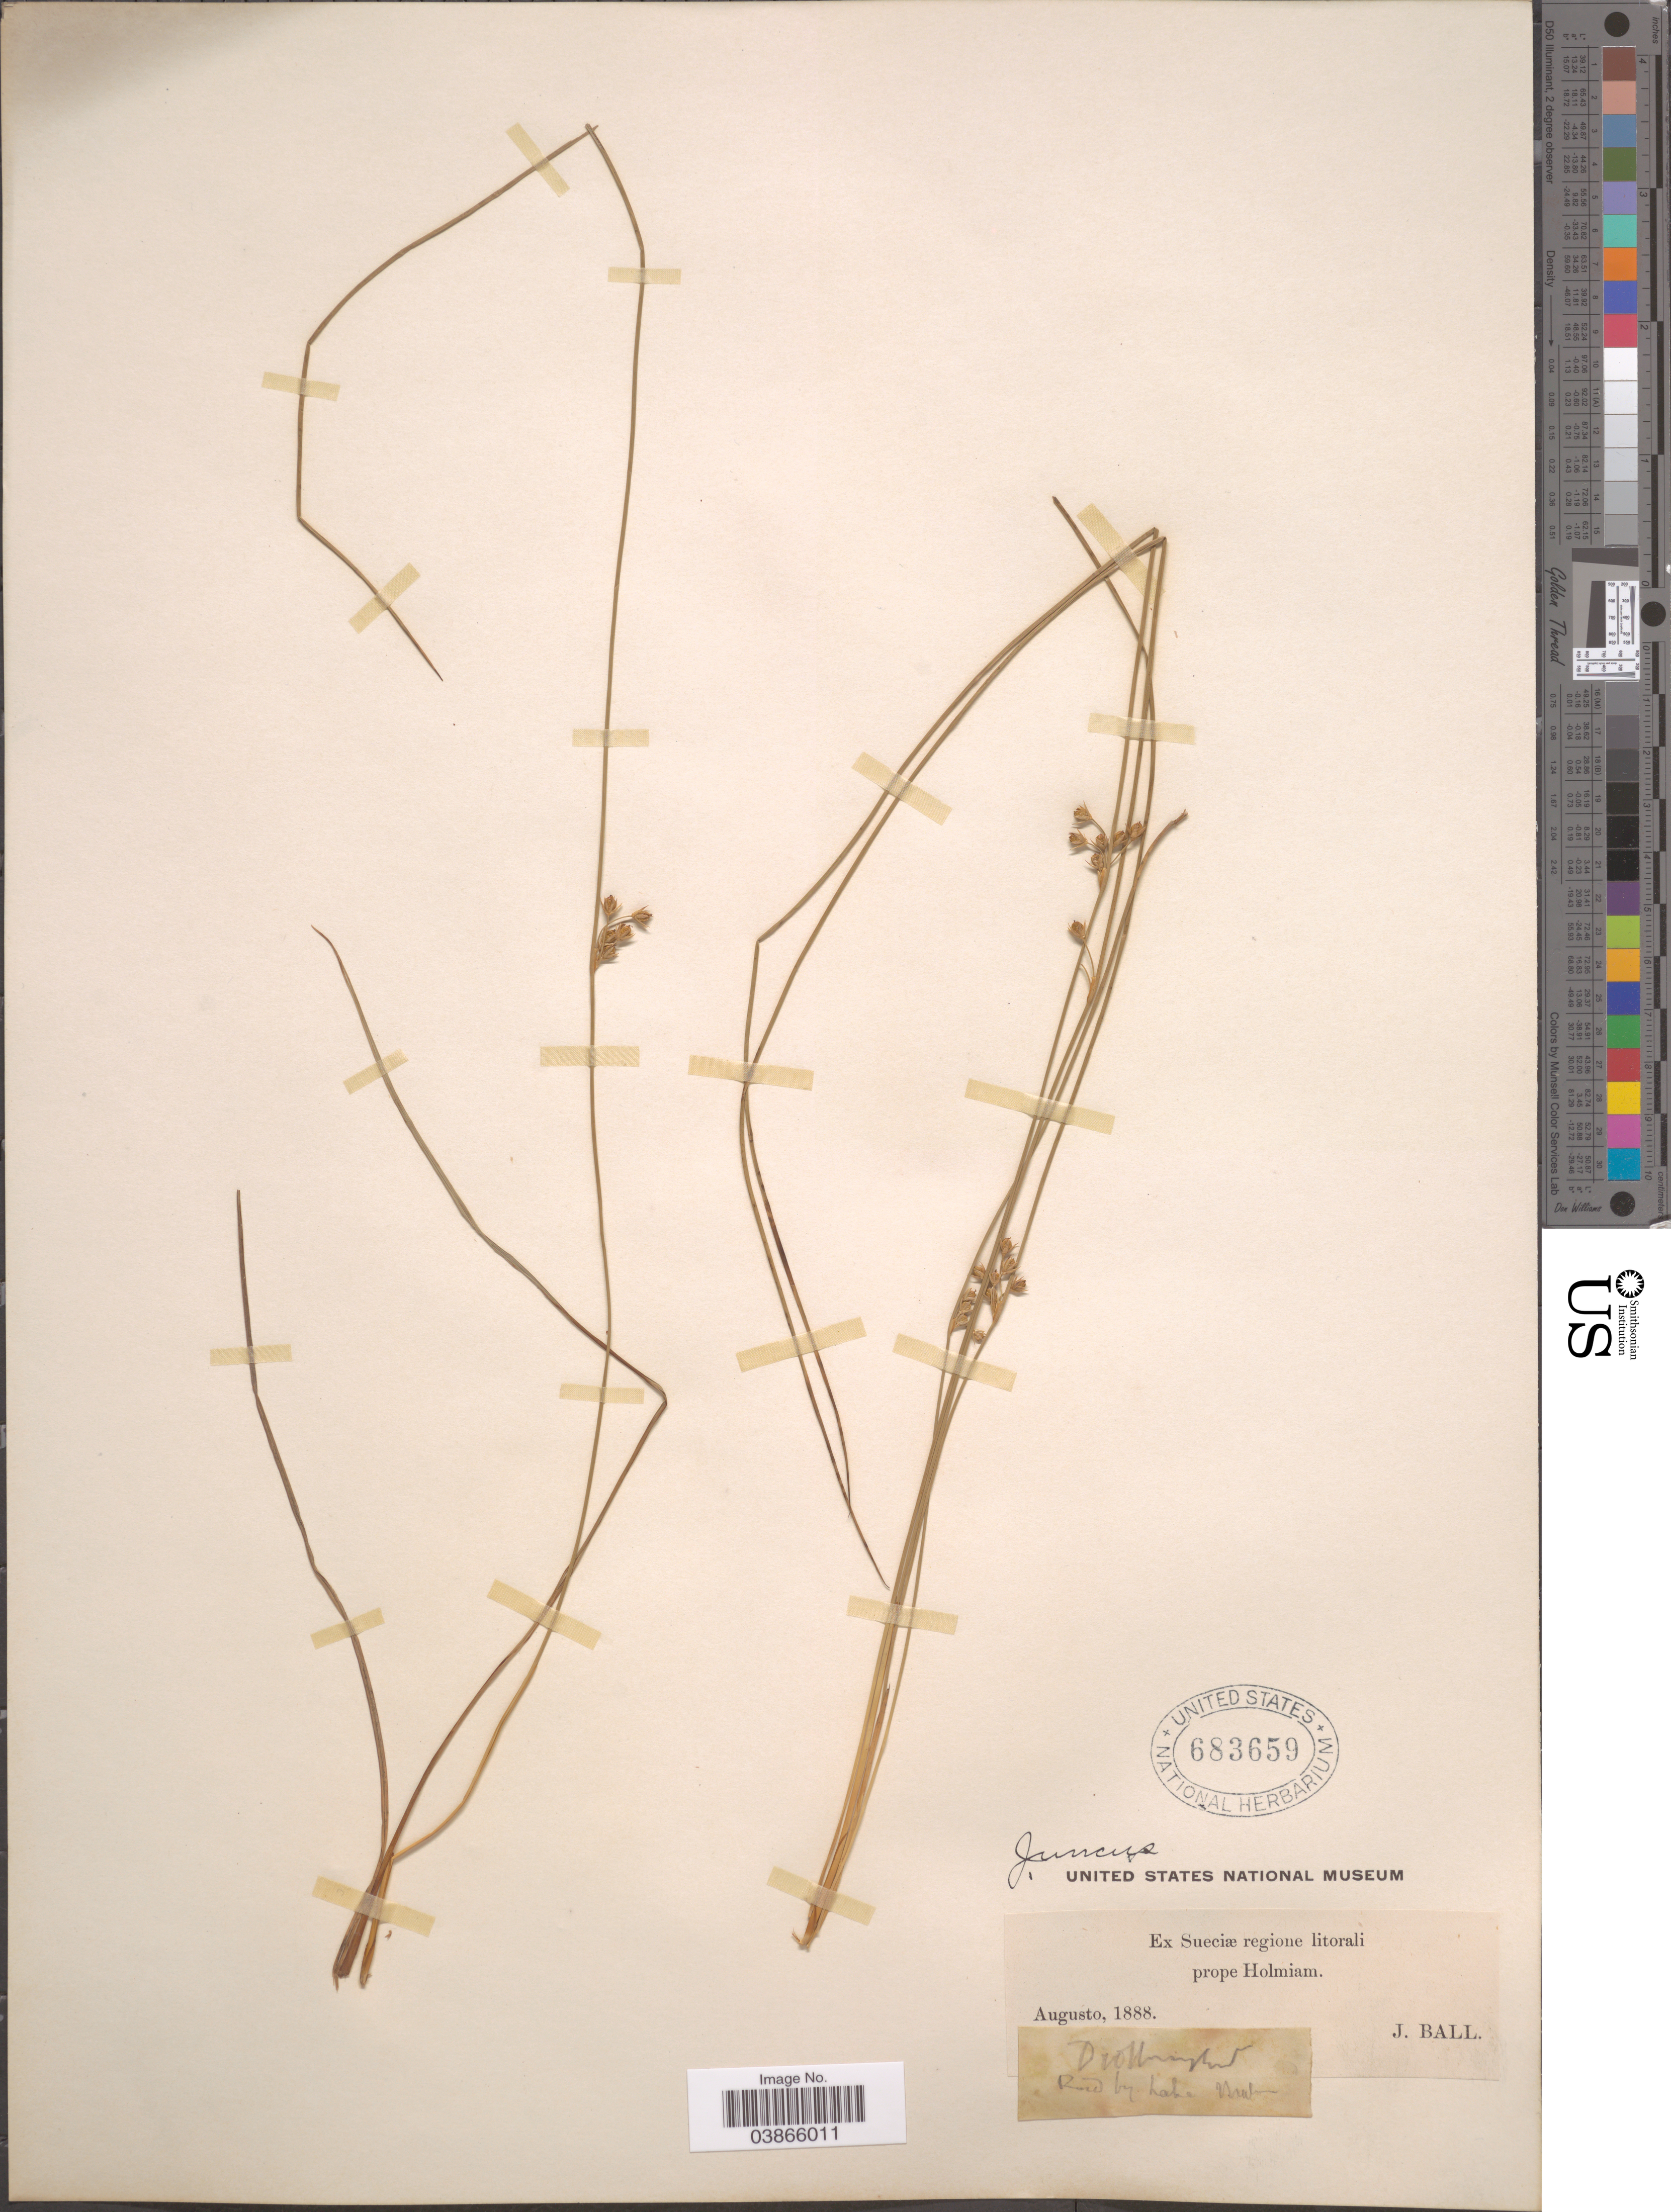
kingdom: Plantae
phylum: Tracheophyta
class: Liliopsida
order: Poales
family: Juncaceae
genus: Juncus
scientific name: Juncus sp.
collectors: J. Ball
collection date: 1888-08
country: Sweden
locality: Ex Sueciæ regione litorali prope Holmiam.Drottningholm,. Road by lake.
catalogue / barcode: US 683659